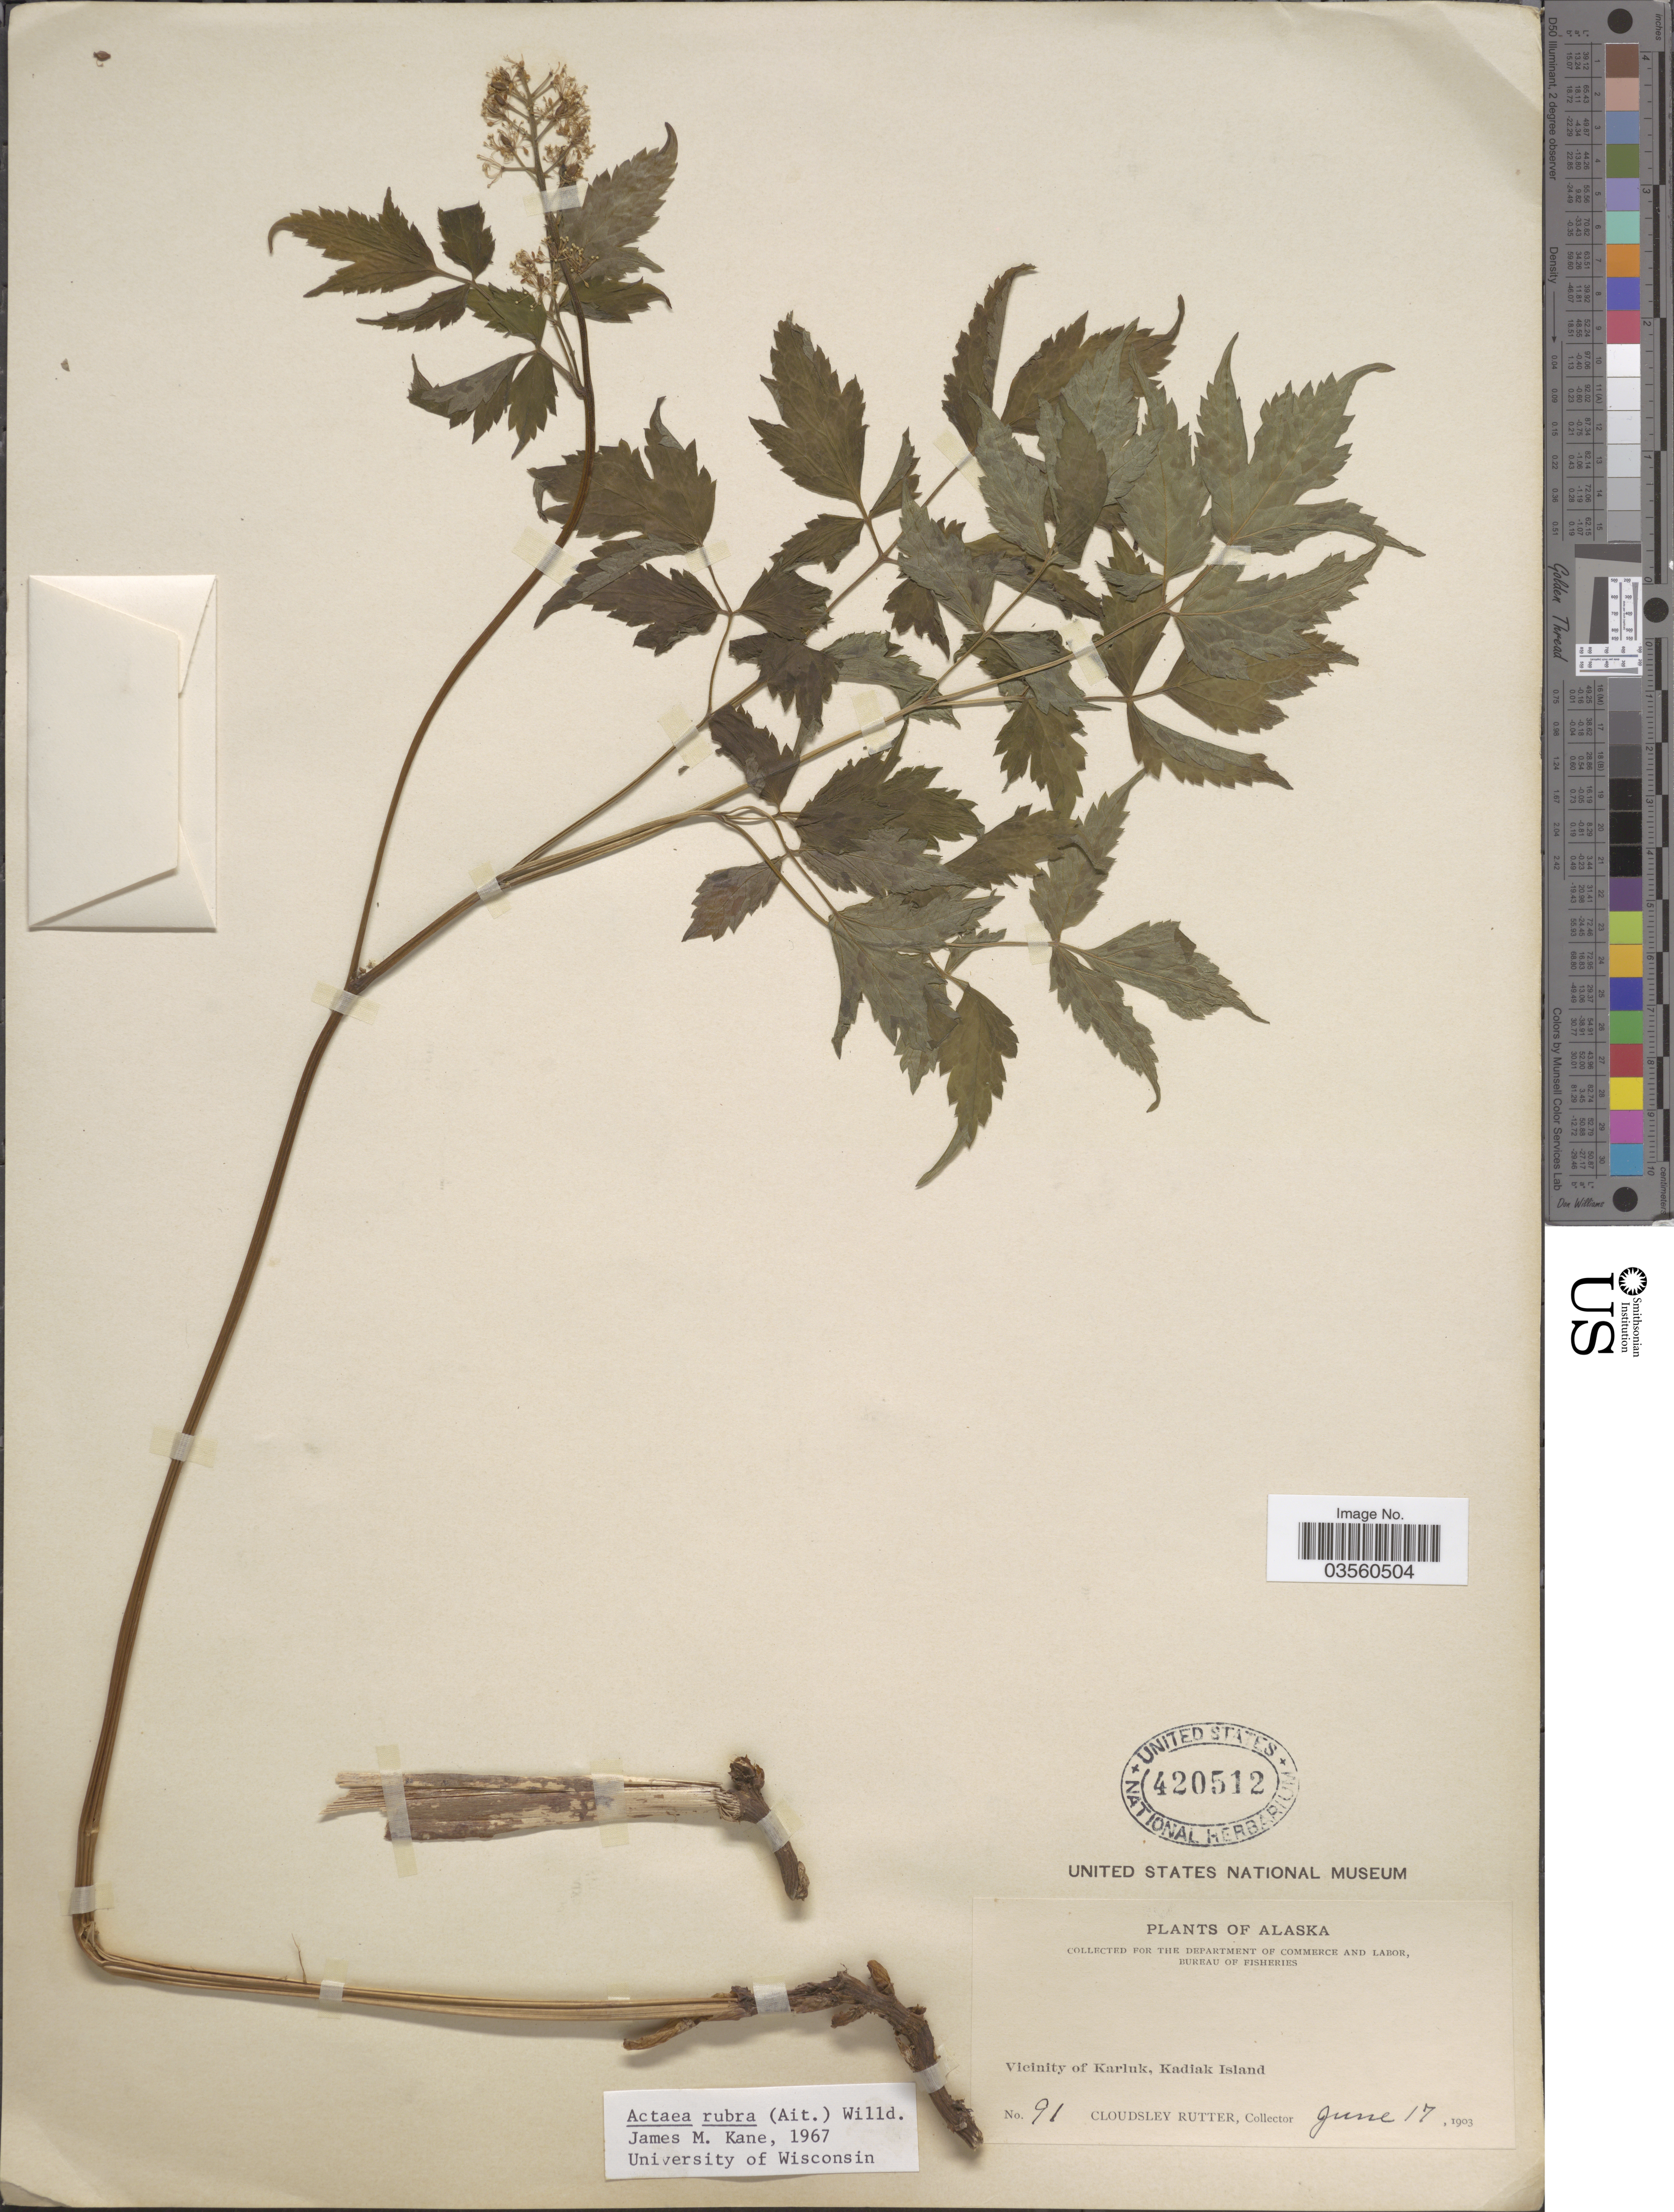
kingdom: Plantae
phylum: Tracheophyta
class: Magnoliopsida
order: Ranunculales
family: Ranunculaceae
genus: Actaea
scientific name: Actaea rubra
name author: (Aiton) Willd.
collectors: C. Rutter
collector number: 91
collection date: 1903-06-17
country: United States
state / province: Alaska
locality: Vicinity of Karluk, Kadiak Island.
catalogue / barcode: US 420512